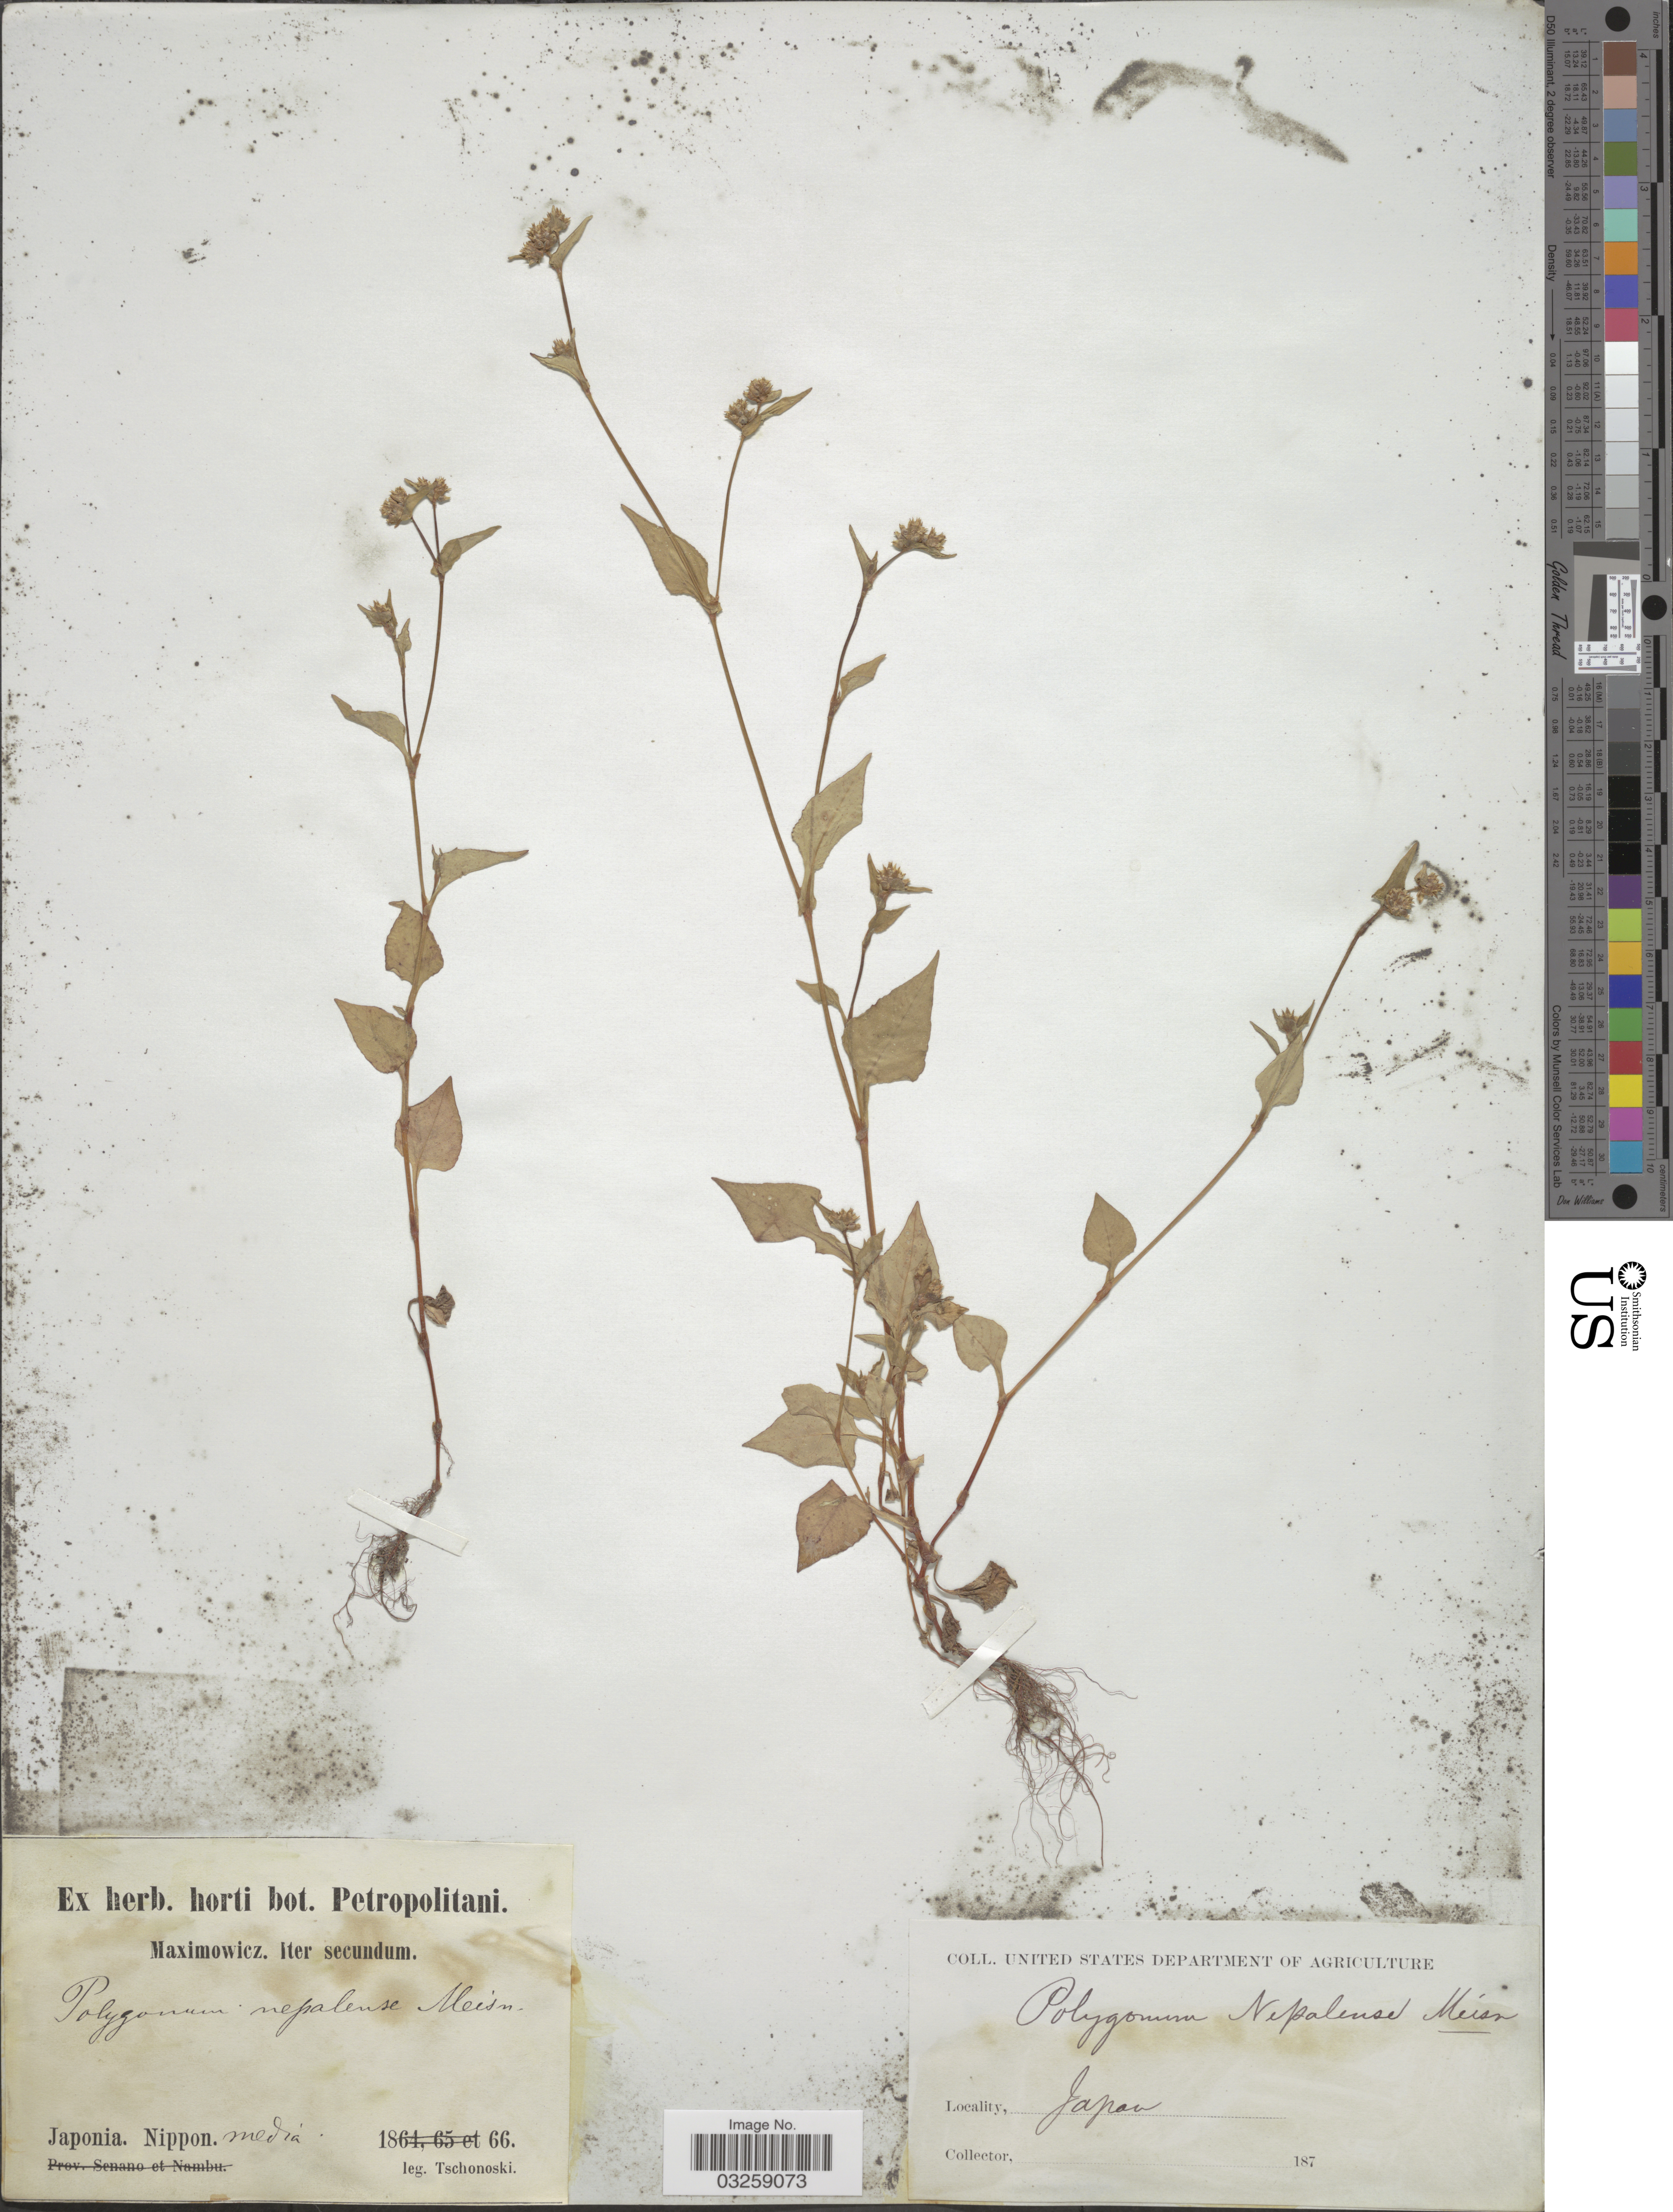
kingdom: Plantae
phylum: Tracheophyta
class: Magnoliopsida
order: Caryophyllales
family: Polygonaceae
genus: Polygonum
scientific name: Polygonum nepalense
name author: Meisn.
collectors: -. Tschonoski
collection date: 1866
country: Japan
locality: Japonia. Nippon. Media.